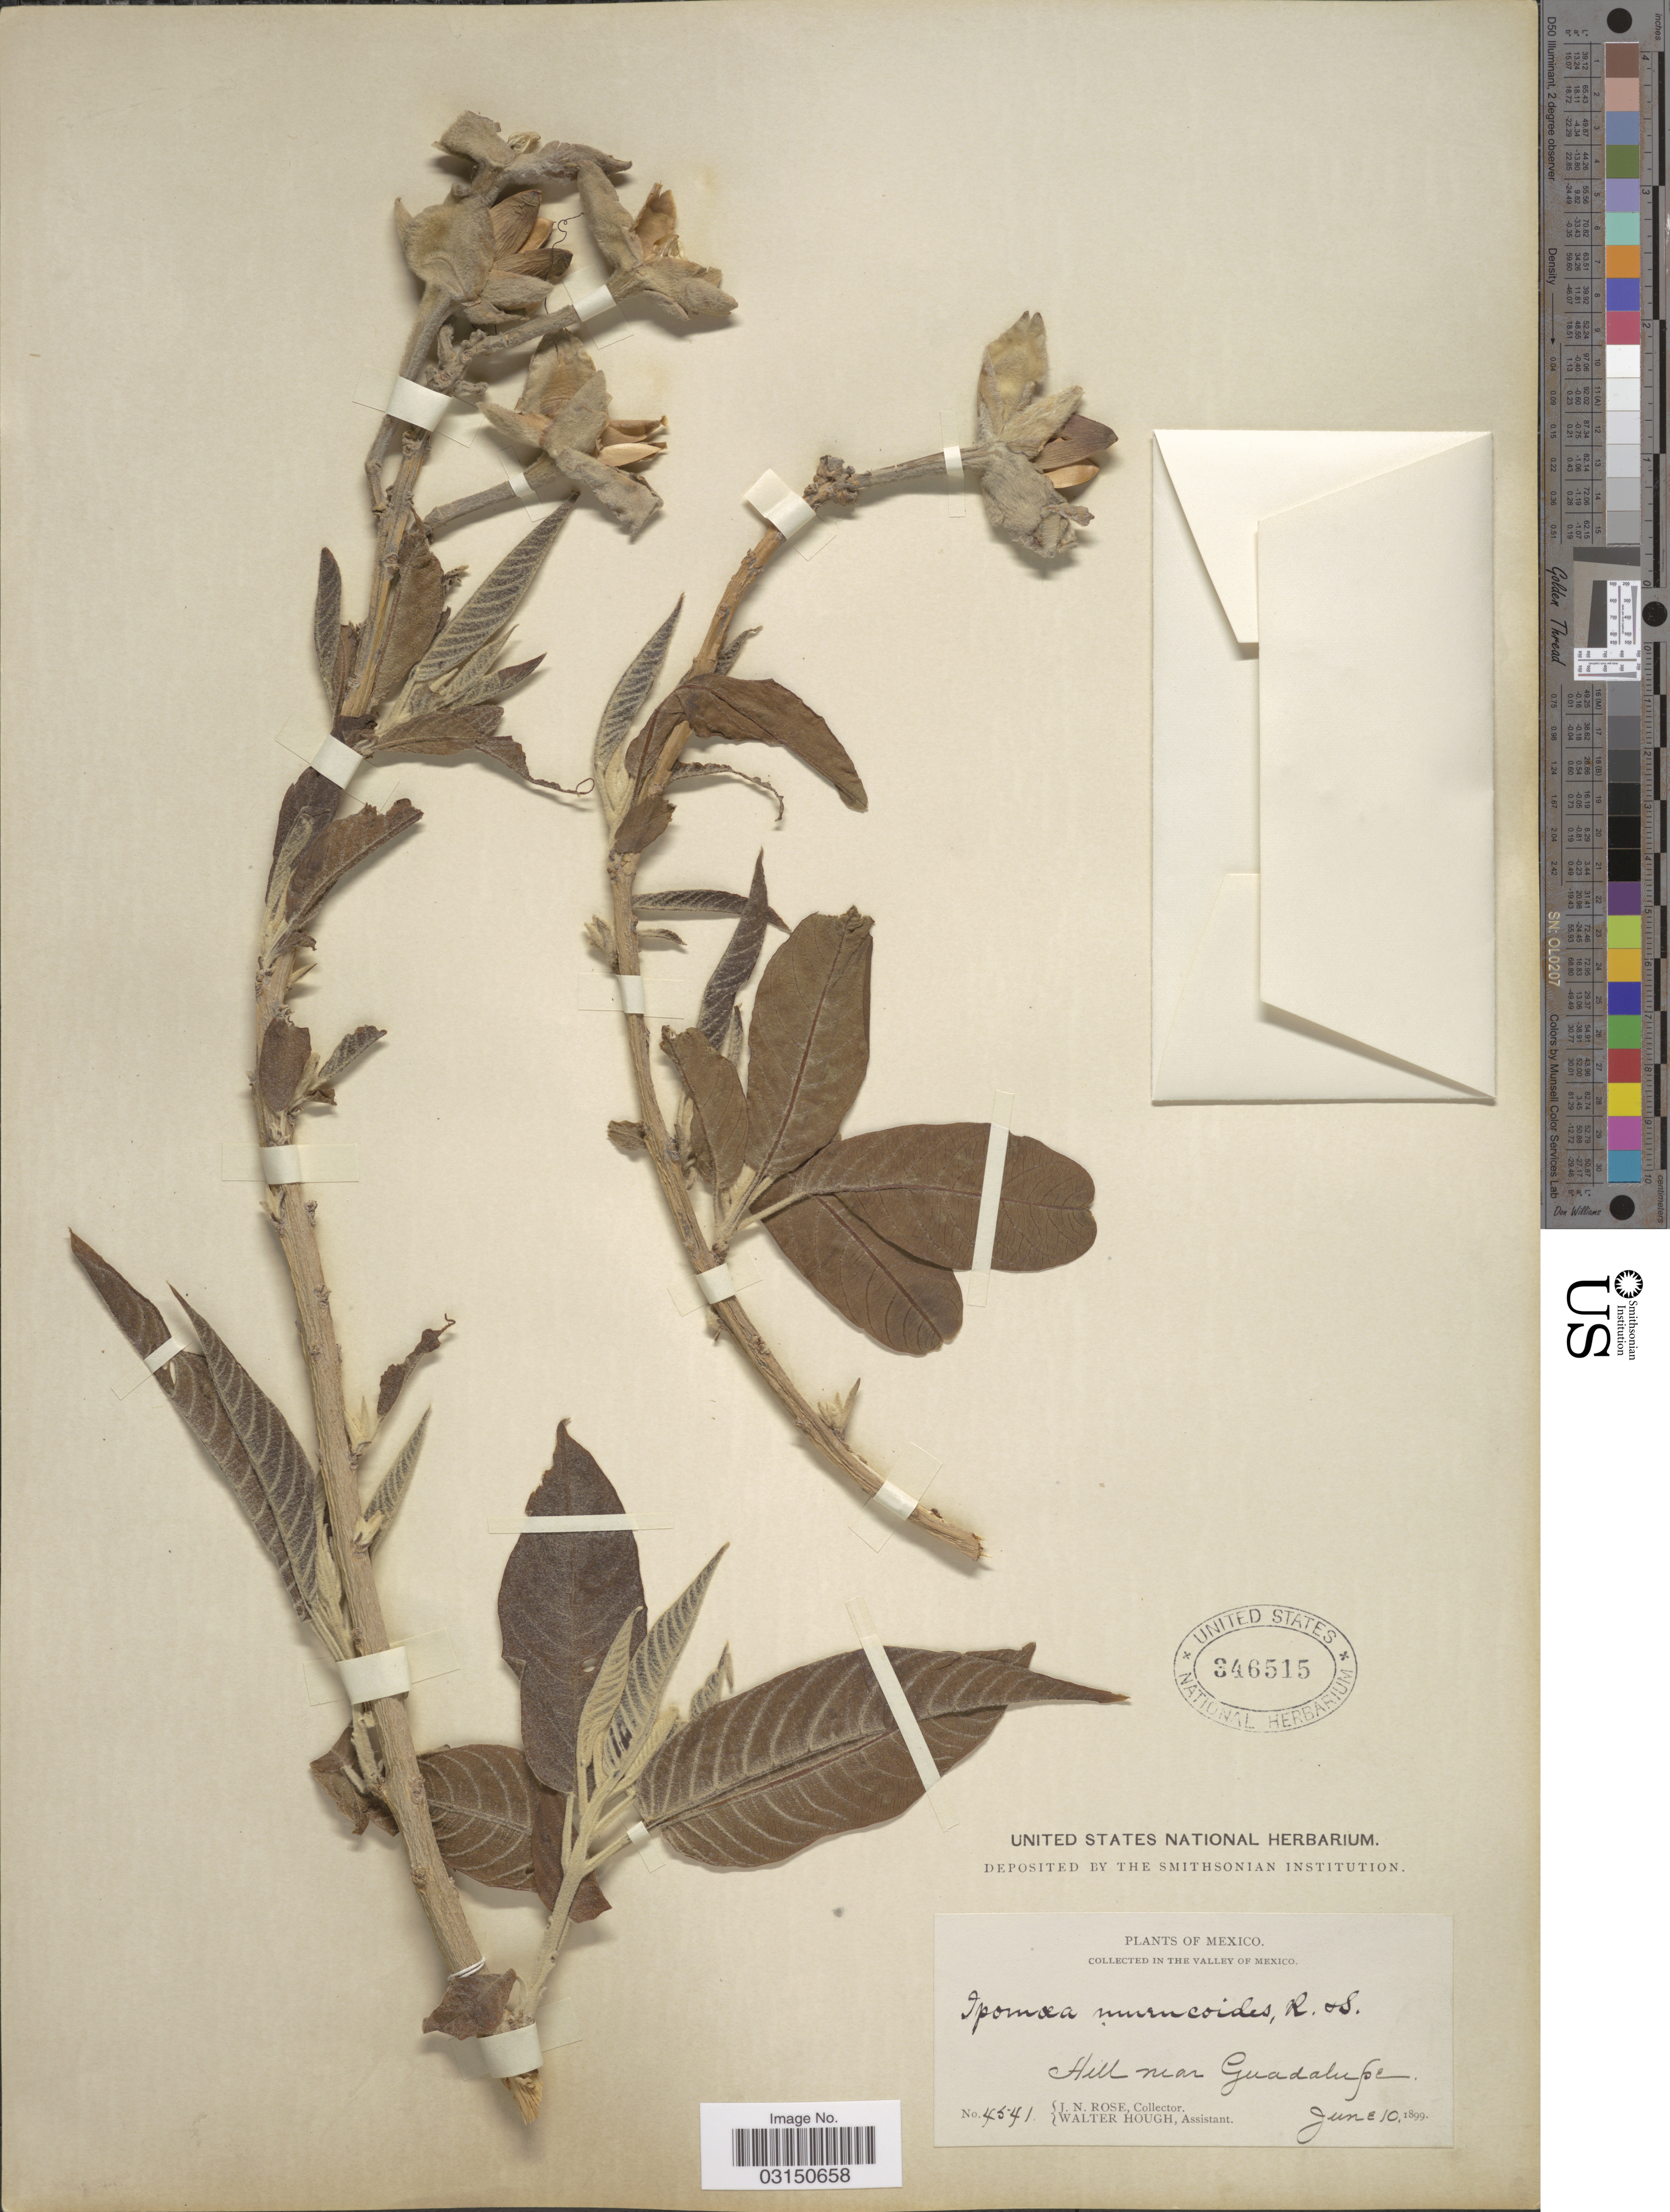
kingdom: Plantae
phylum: Tracheophyta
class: Magnoliopsida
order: Solanales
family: Convolvulaceae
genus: Ipomoea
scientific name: Ipomoea murucoides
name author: Roem. & Schult.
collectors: J. N. Rose & W. Hough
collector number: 4541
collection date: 1899-06-10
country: Mexico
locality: Valley of Mexico. Hill near Guadalupe.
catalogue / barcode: US 346515